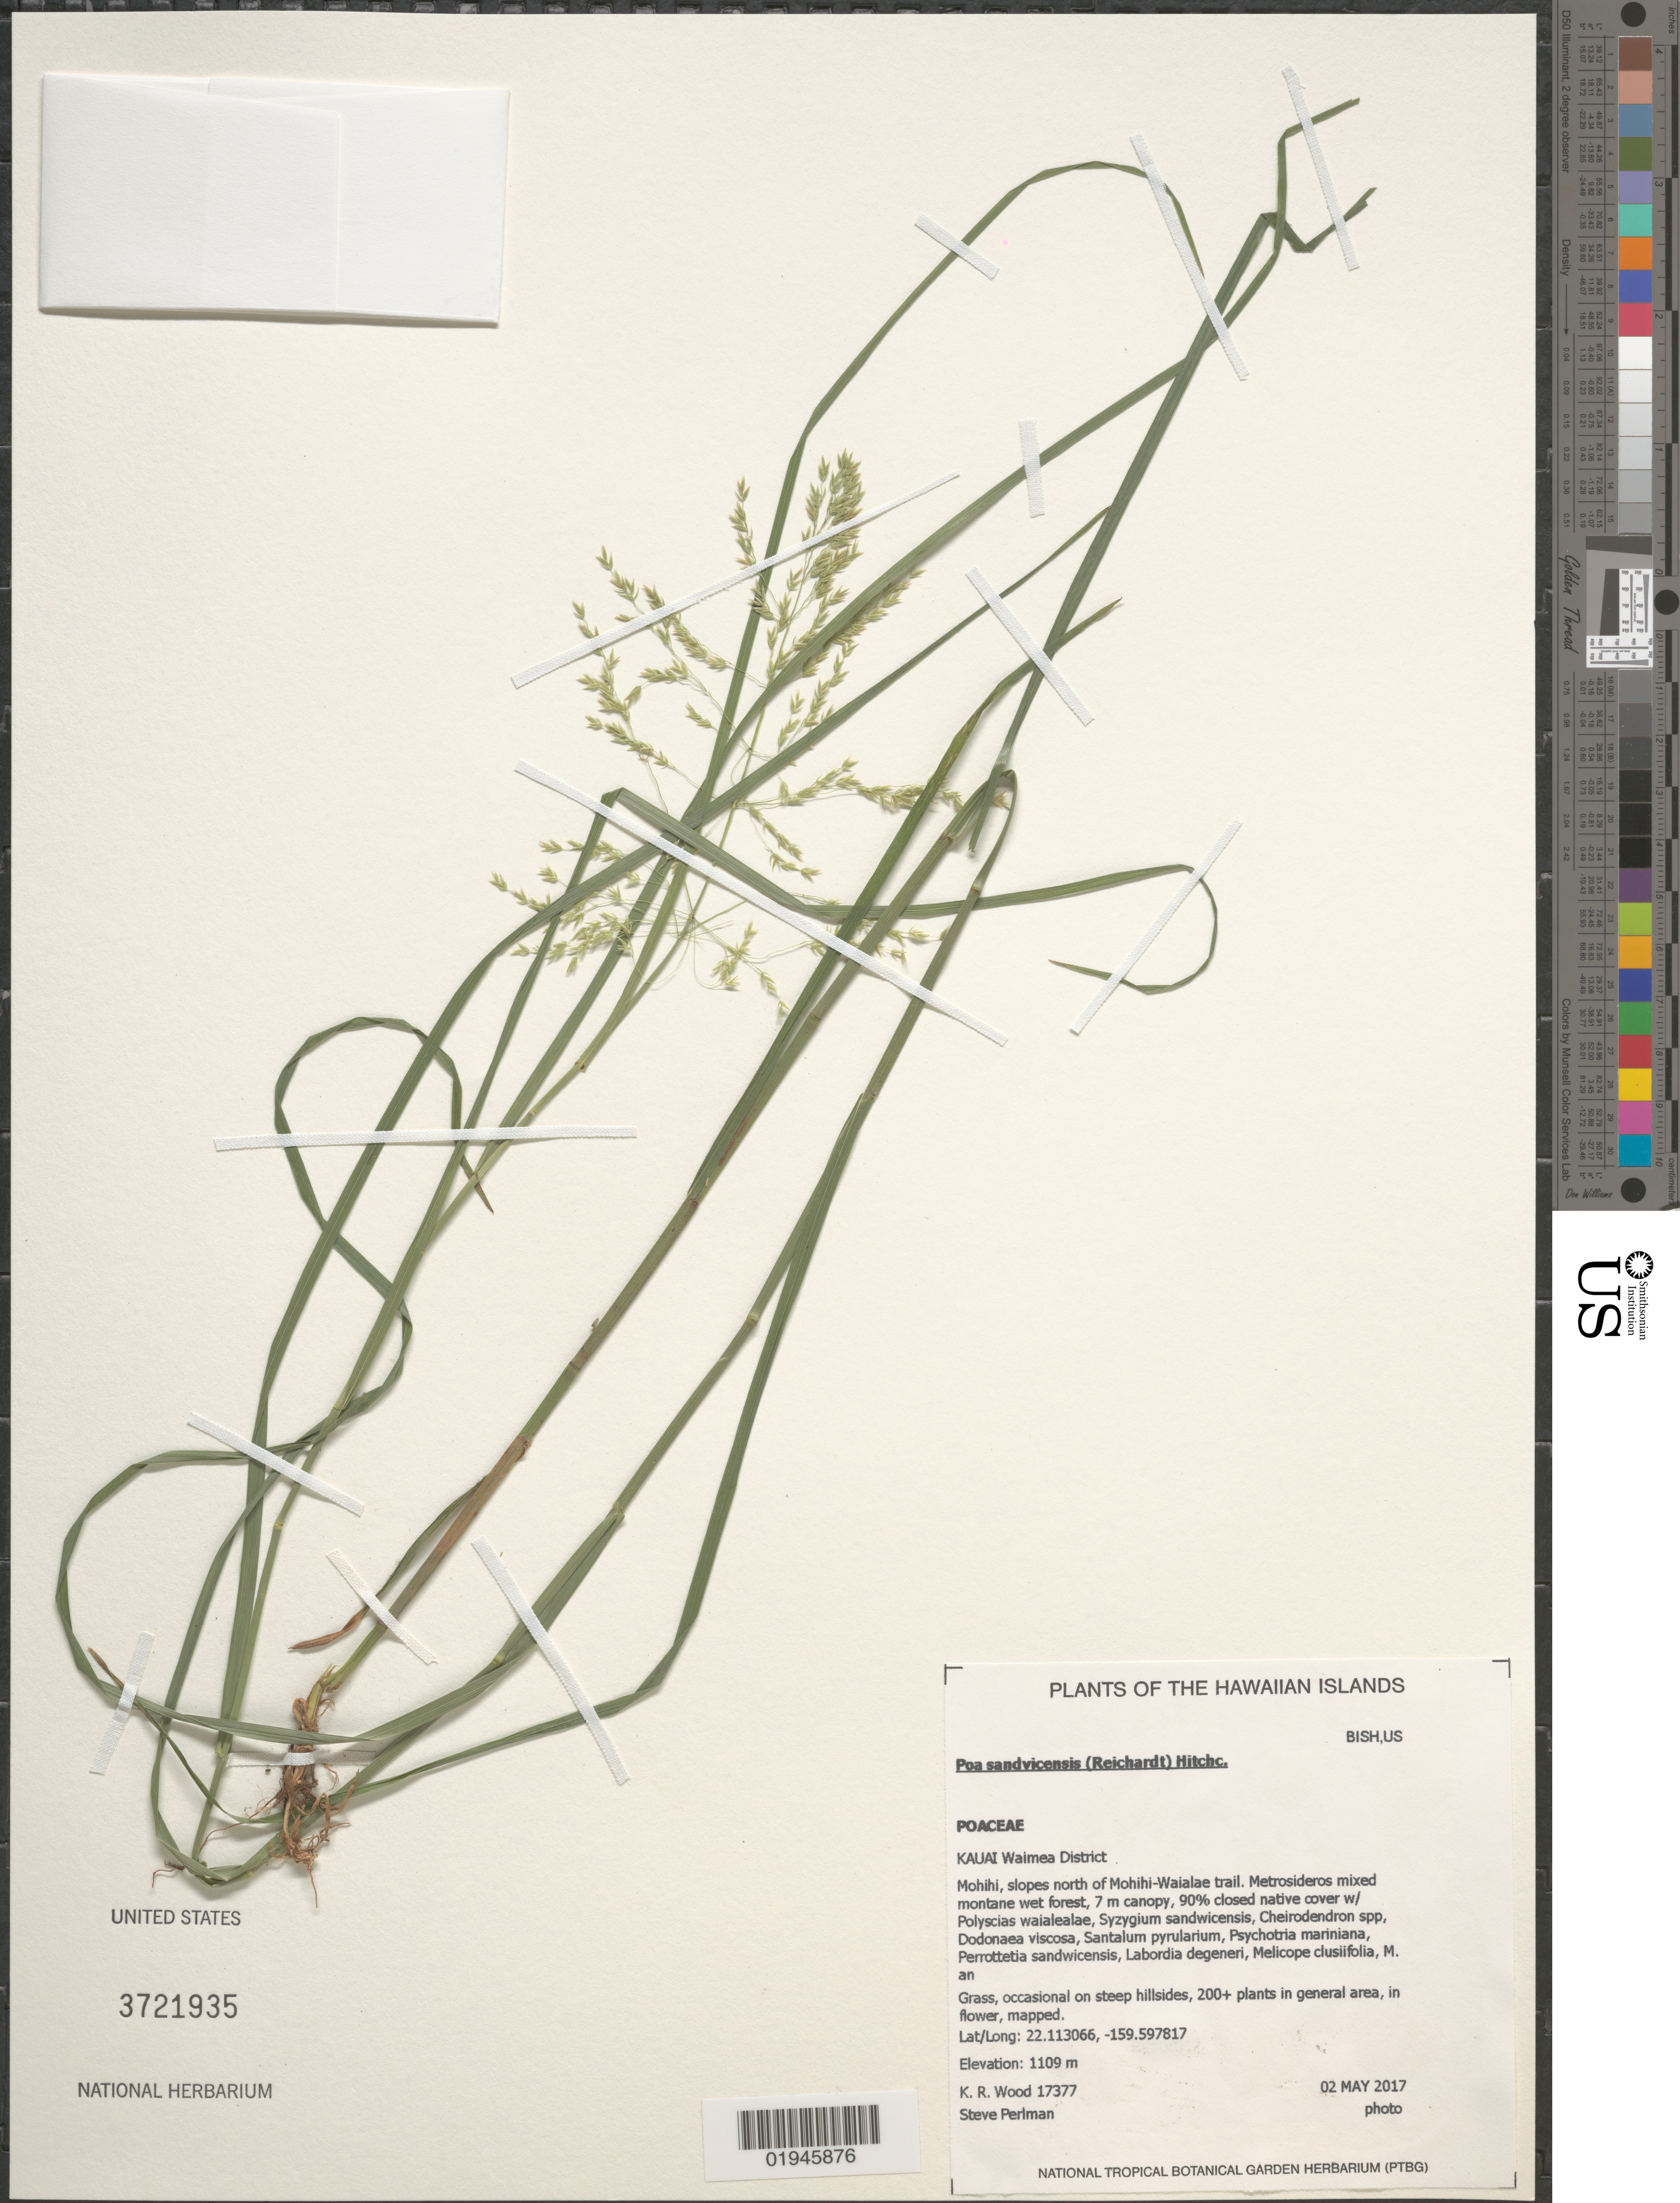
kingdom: Plantae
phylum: Tracheophyta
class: Liliopsida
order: Poales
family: Poaceae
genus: Poa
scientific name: Poa sandvicensis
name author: (Reich) Hitchc.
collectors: K. R. Wood & S. P. Perlman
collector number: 17377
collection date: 2017-05-02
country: United States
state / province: Hawaii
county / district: Kauai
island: Kaua'i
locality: Waimea District, Kohihi, slopes north of Mohihi-Waialae trail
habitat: Mixed montane wet forest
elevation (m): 1109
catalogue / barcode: US 3721935